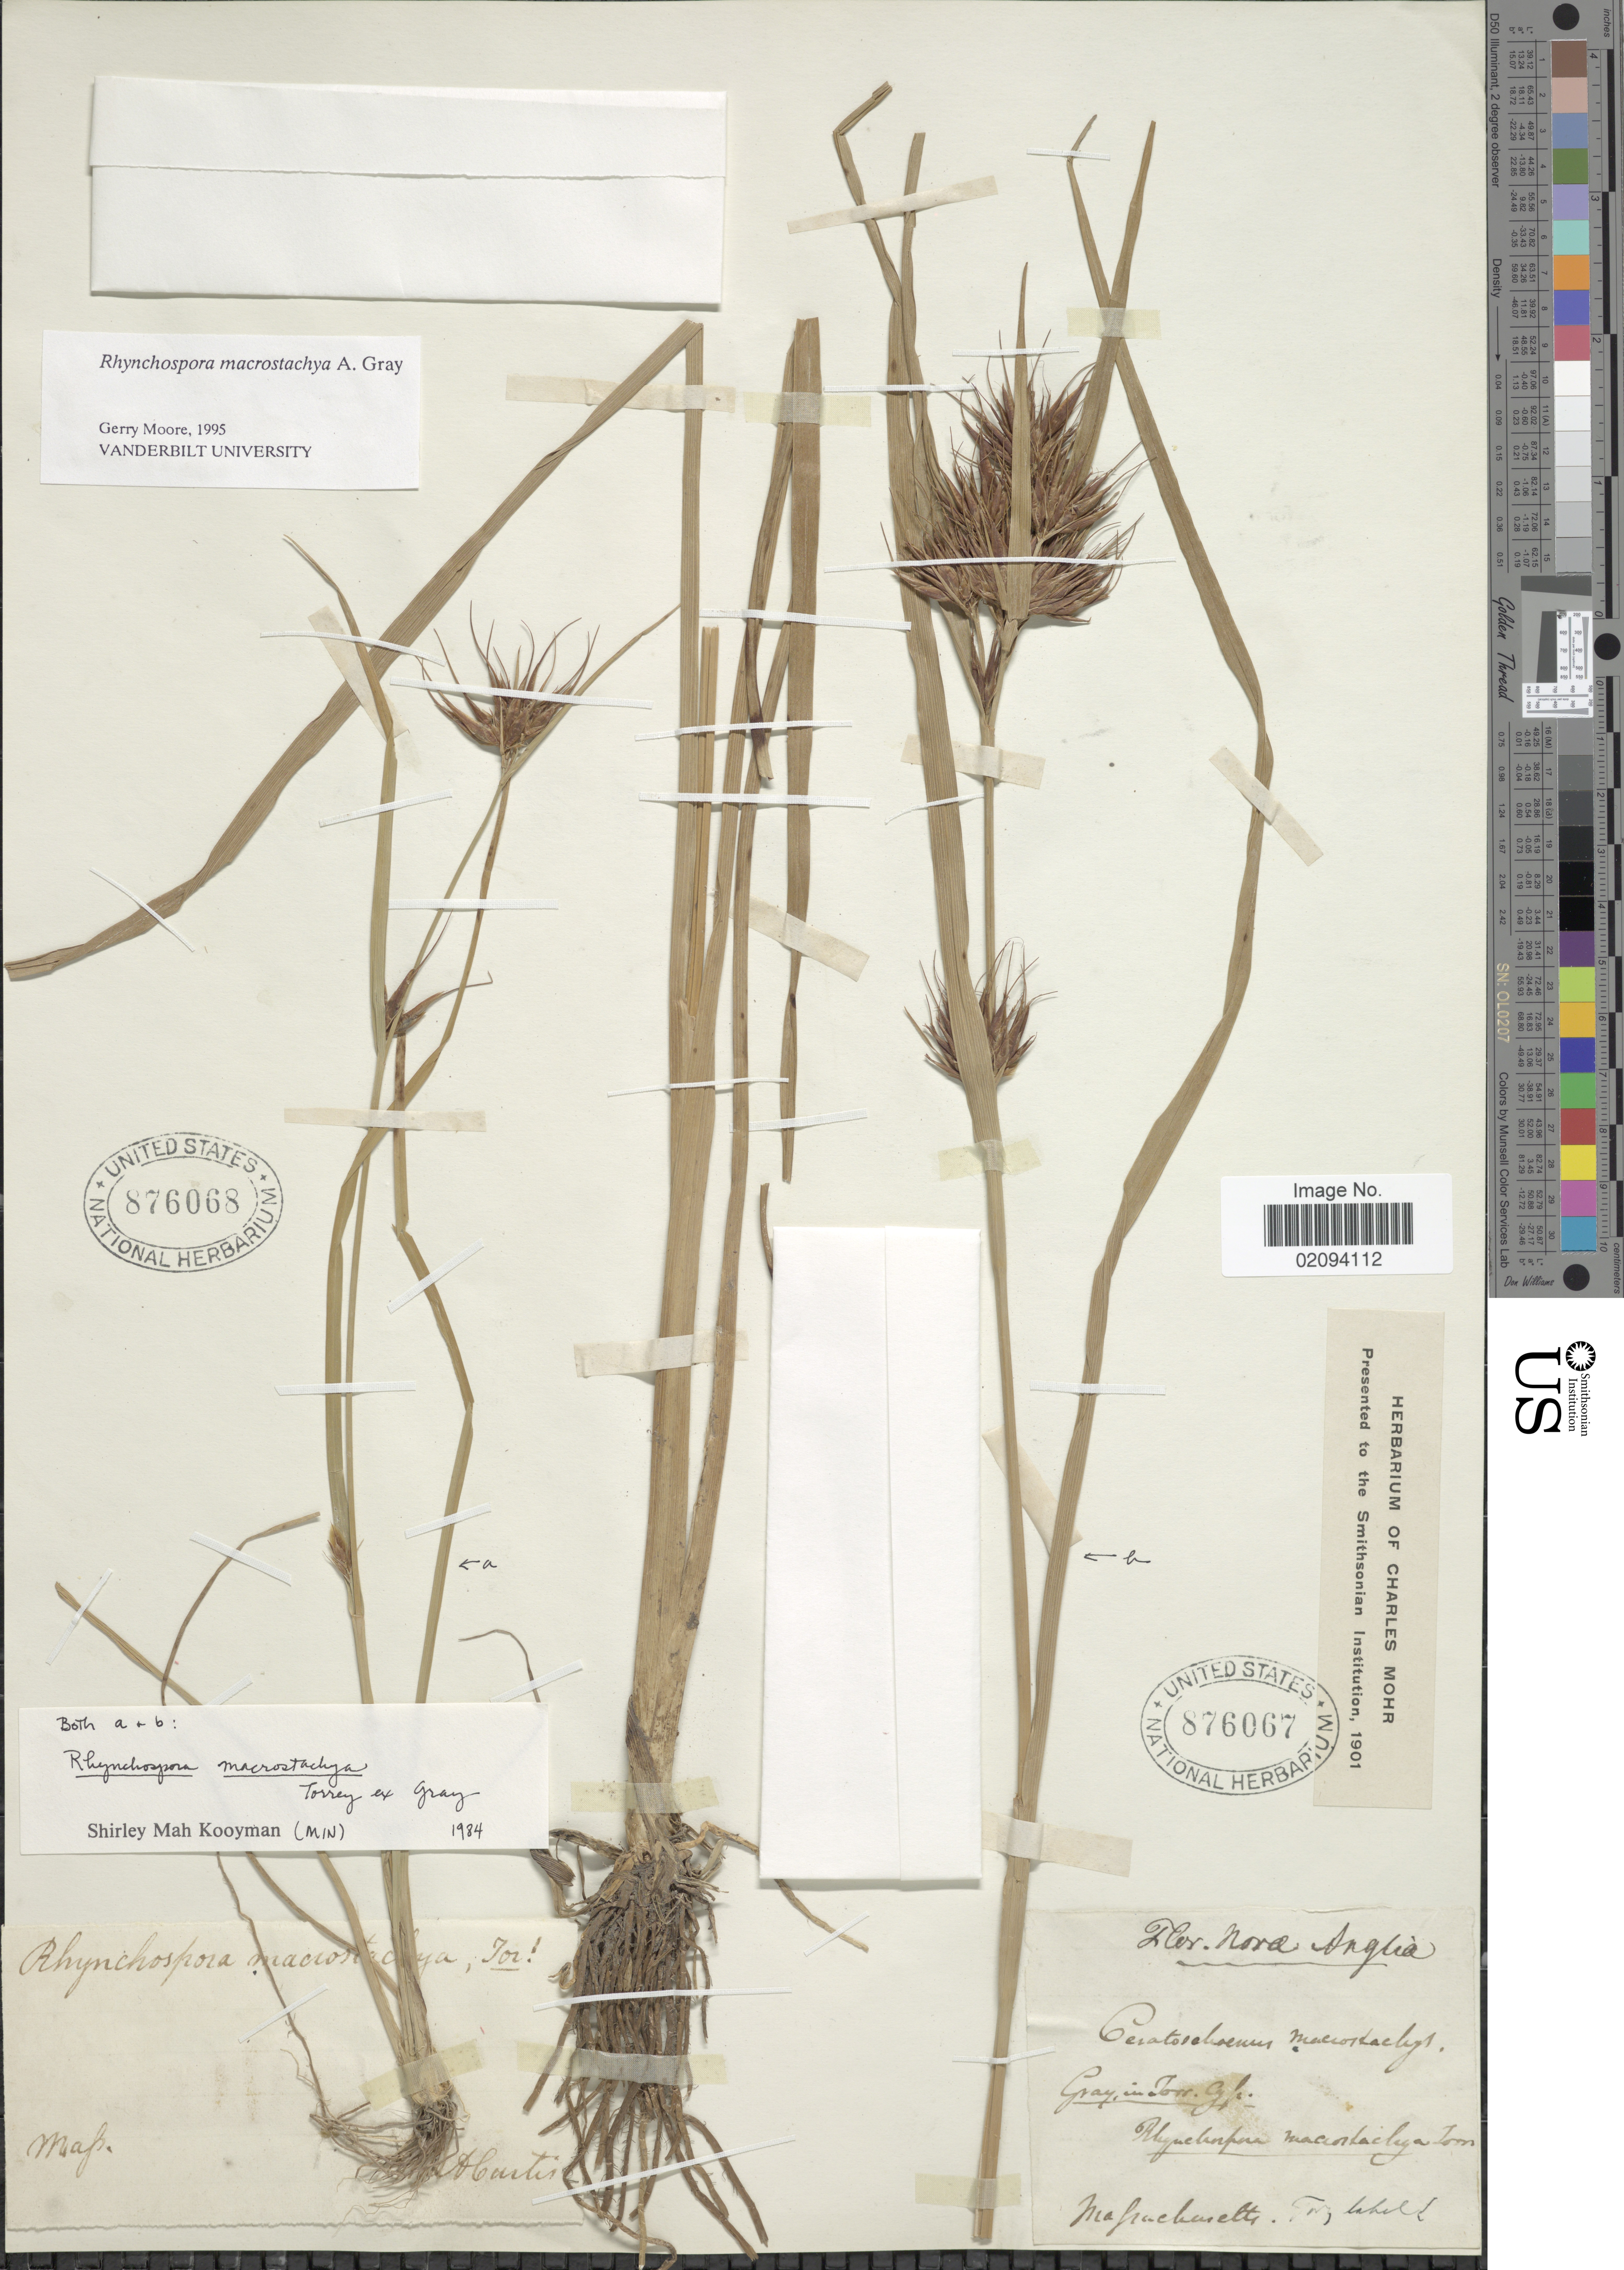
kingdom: Plantae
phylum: Tracheophyta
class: Liliopsida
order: Poales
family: Cyperaceae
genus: Rhynchospora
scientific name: Rhynchospora macrostachya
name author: Torr. ex A. Gray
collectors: A. H. Curtiss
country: United States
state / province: Massachusetts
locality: Mass.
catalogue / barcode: US 876068-2